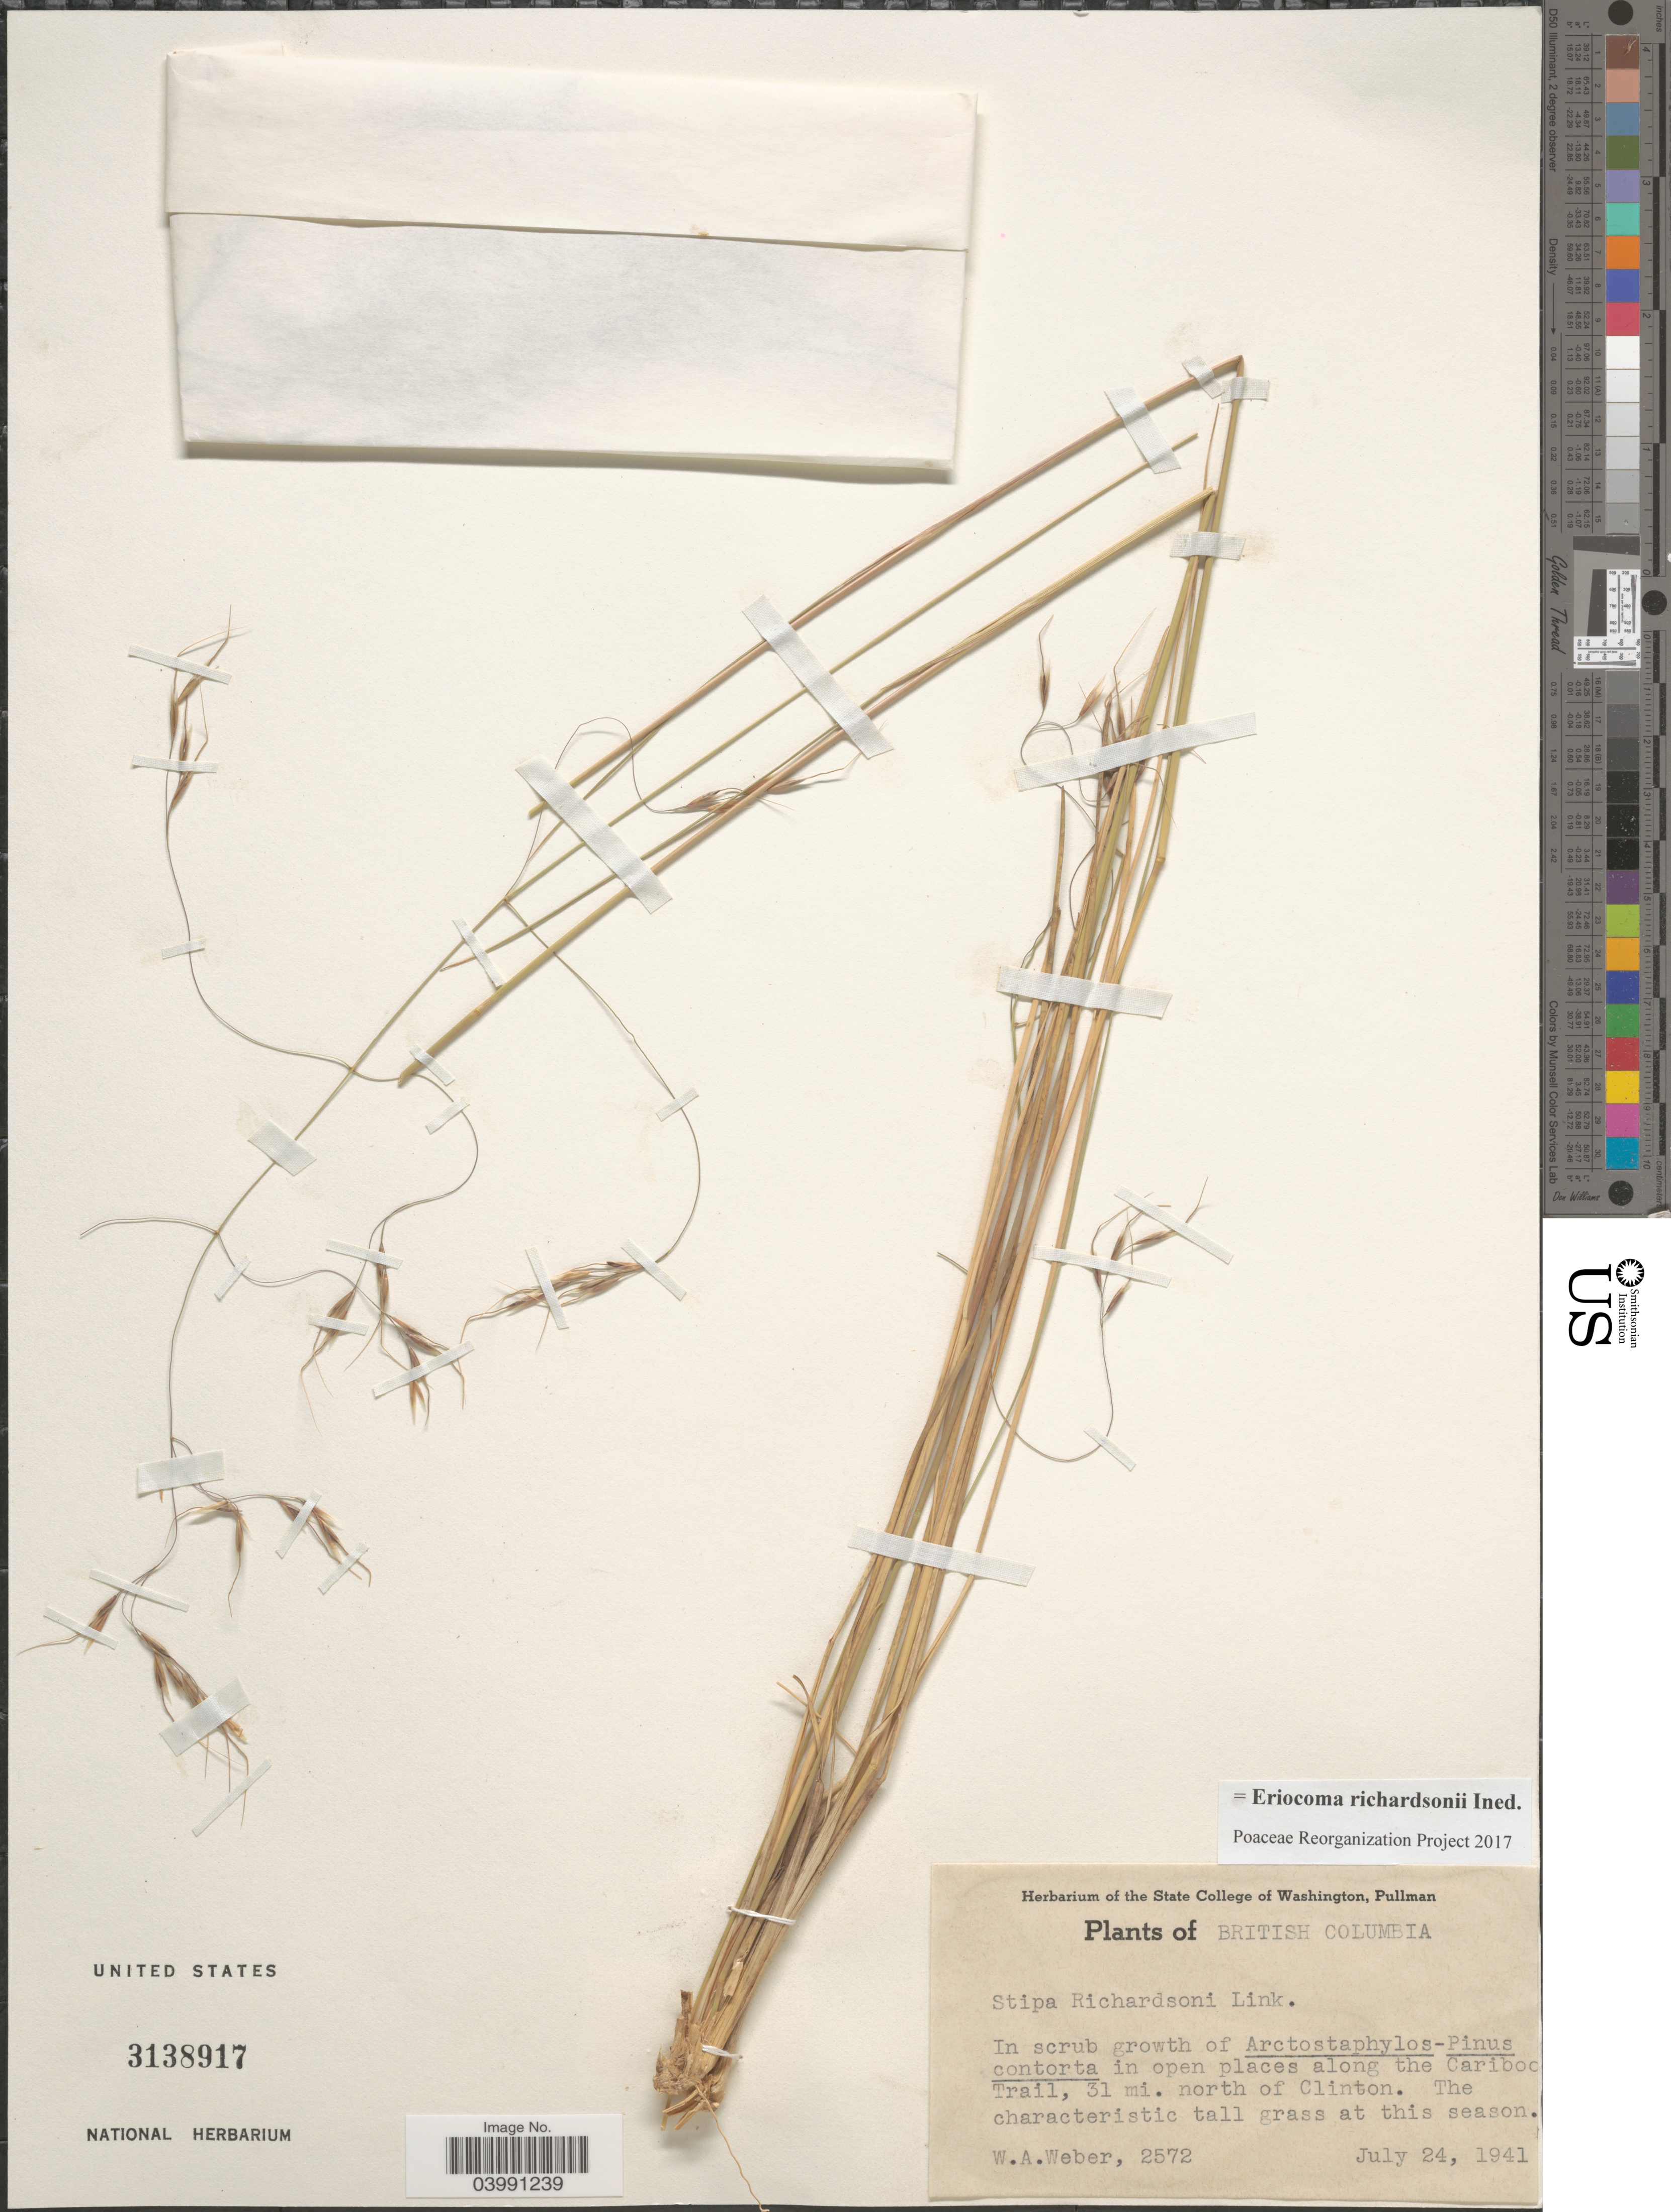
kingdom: Plantae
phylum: Tracheophyta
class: Liliopsida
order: Poales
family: Poaceae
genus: Eriocoma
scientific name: Eriocoma richardsonii ined.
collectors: W. A. Weber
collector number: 2572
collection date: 1941-07-24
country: Canada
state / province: British Columbia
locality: In open places along the Cariboo Trail, 31 mi. north of Clinton.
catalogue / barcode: US 3138917